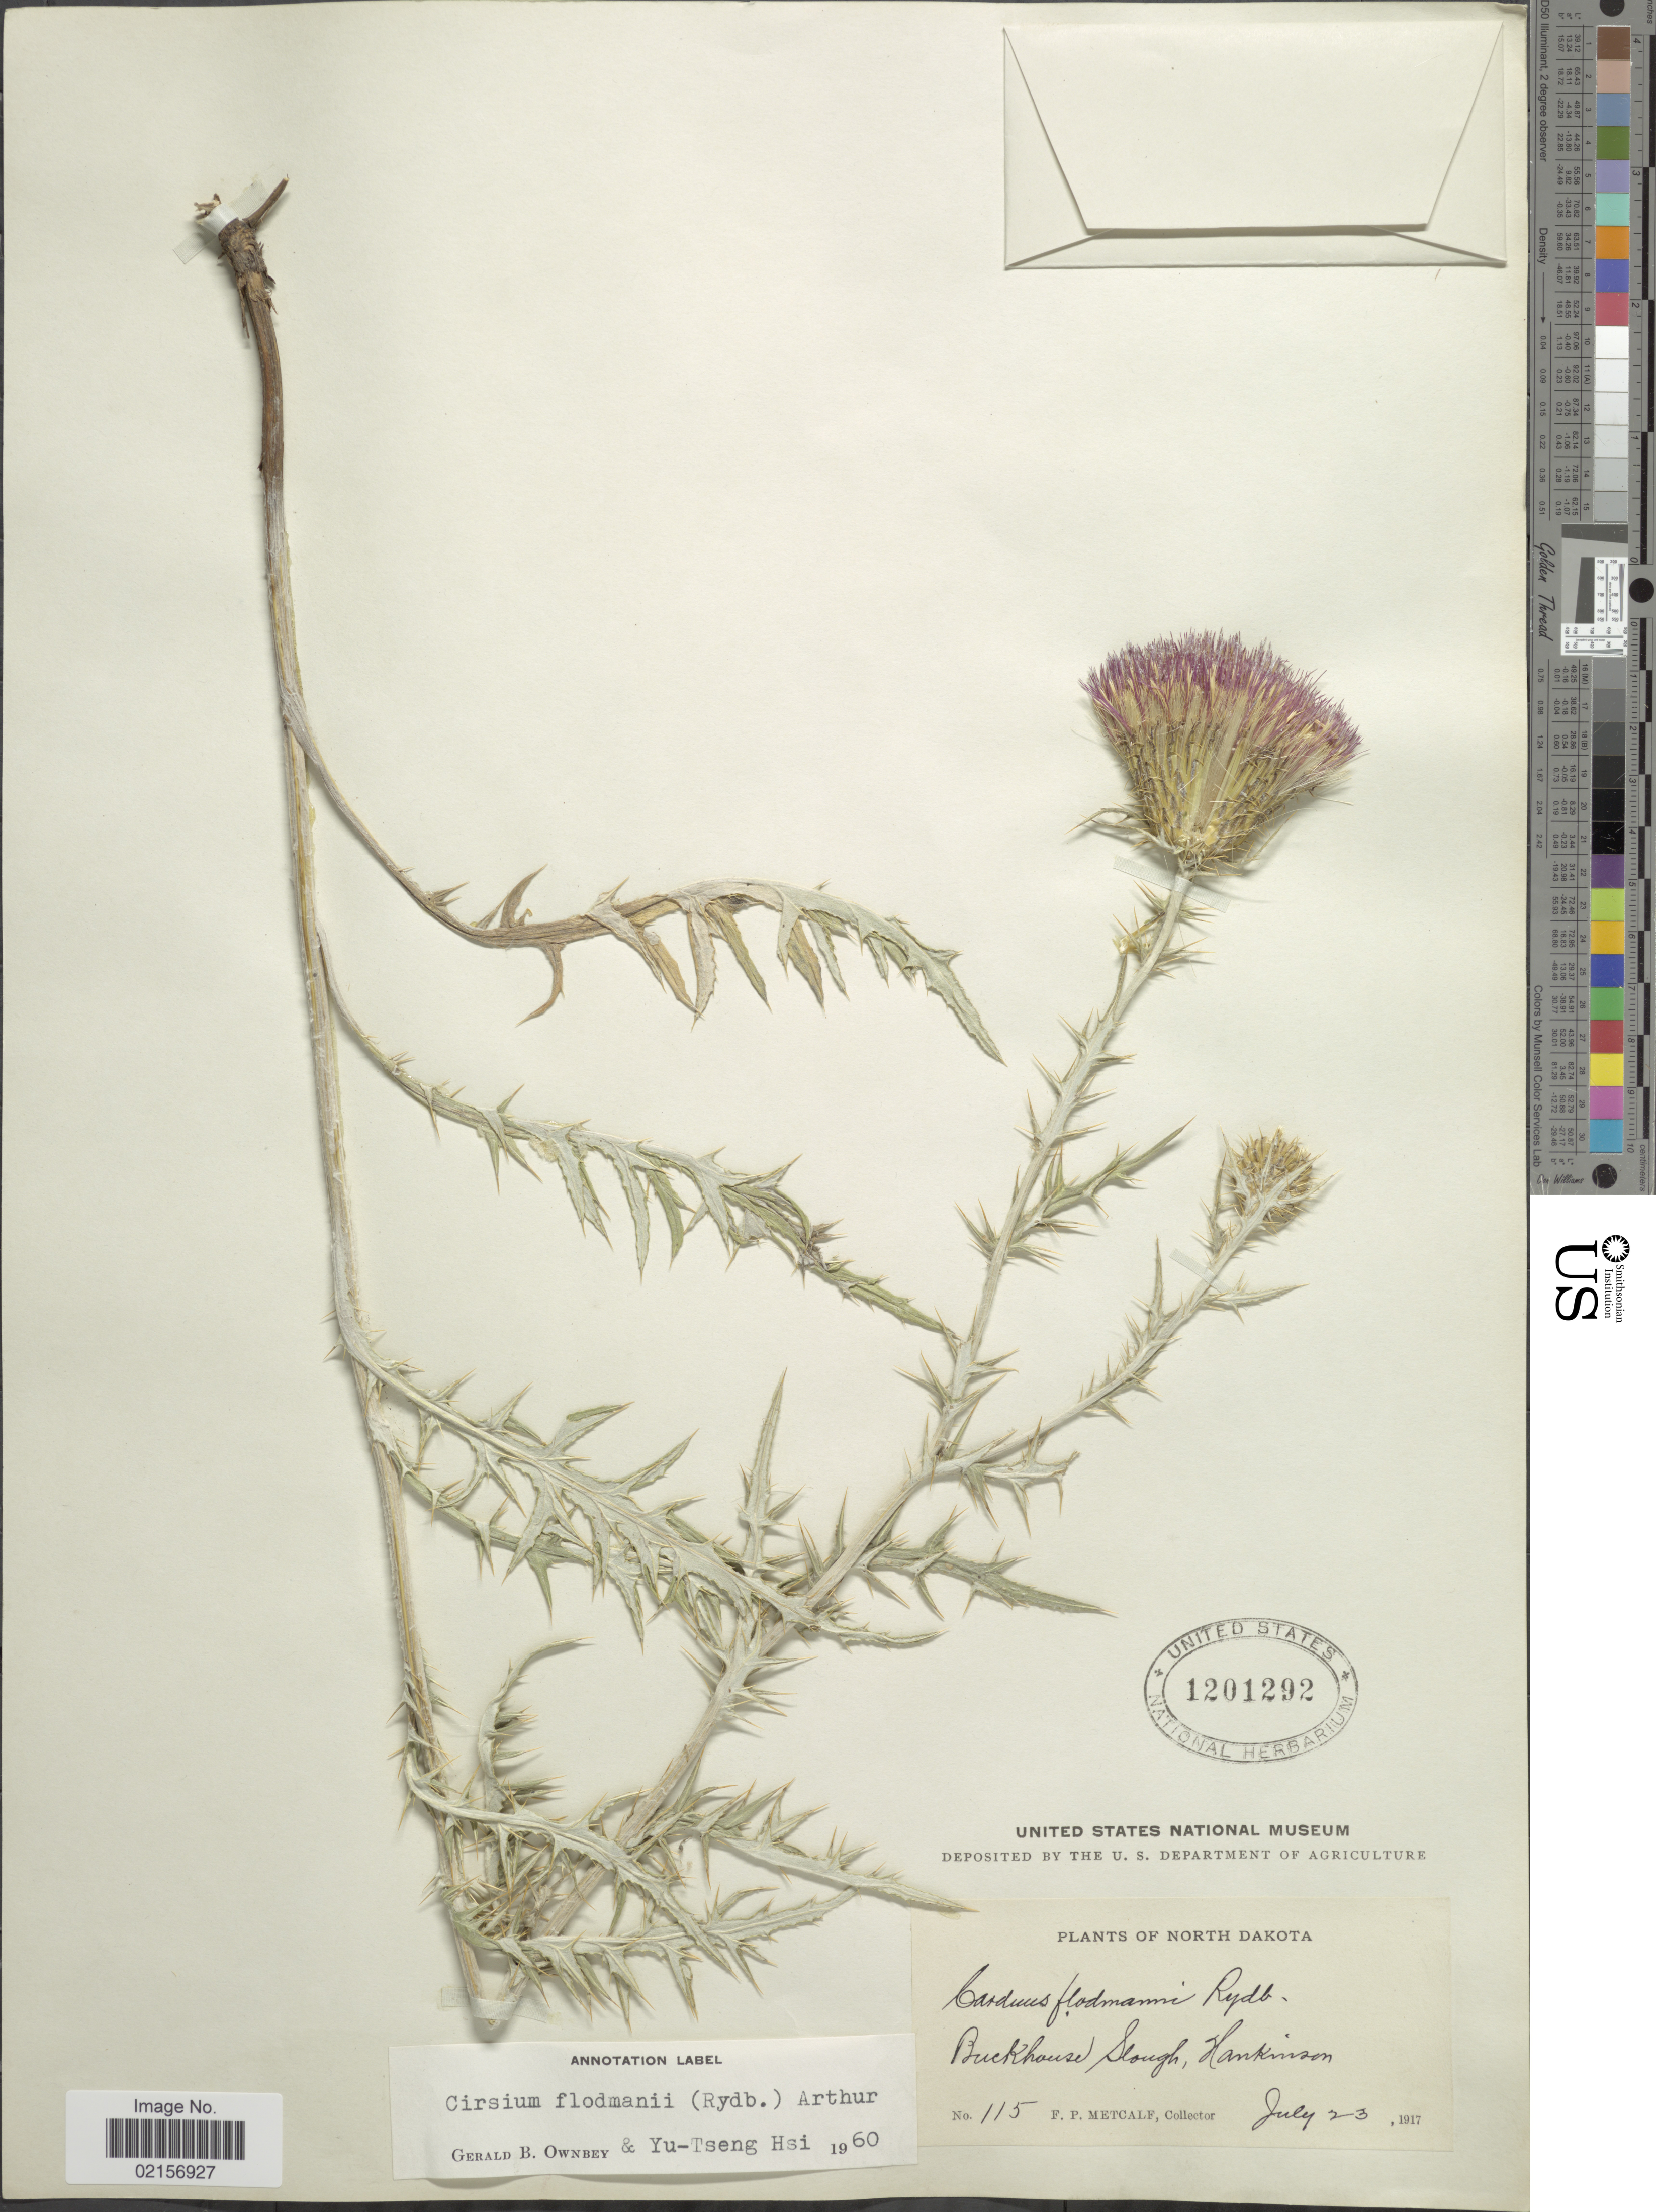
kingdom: Plantae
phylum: Tracheophyta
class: Magnoliopsida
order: Asterales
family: Asteraceae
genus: Cirsium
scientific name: Cirsium flodmanii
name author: (Rydb.) Arthur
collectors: F. Metcalf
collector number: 115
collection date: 1917-07-23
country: United States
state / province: North Dakota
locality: Buckhouse Slough, Hankinson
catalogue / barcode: US 1201292